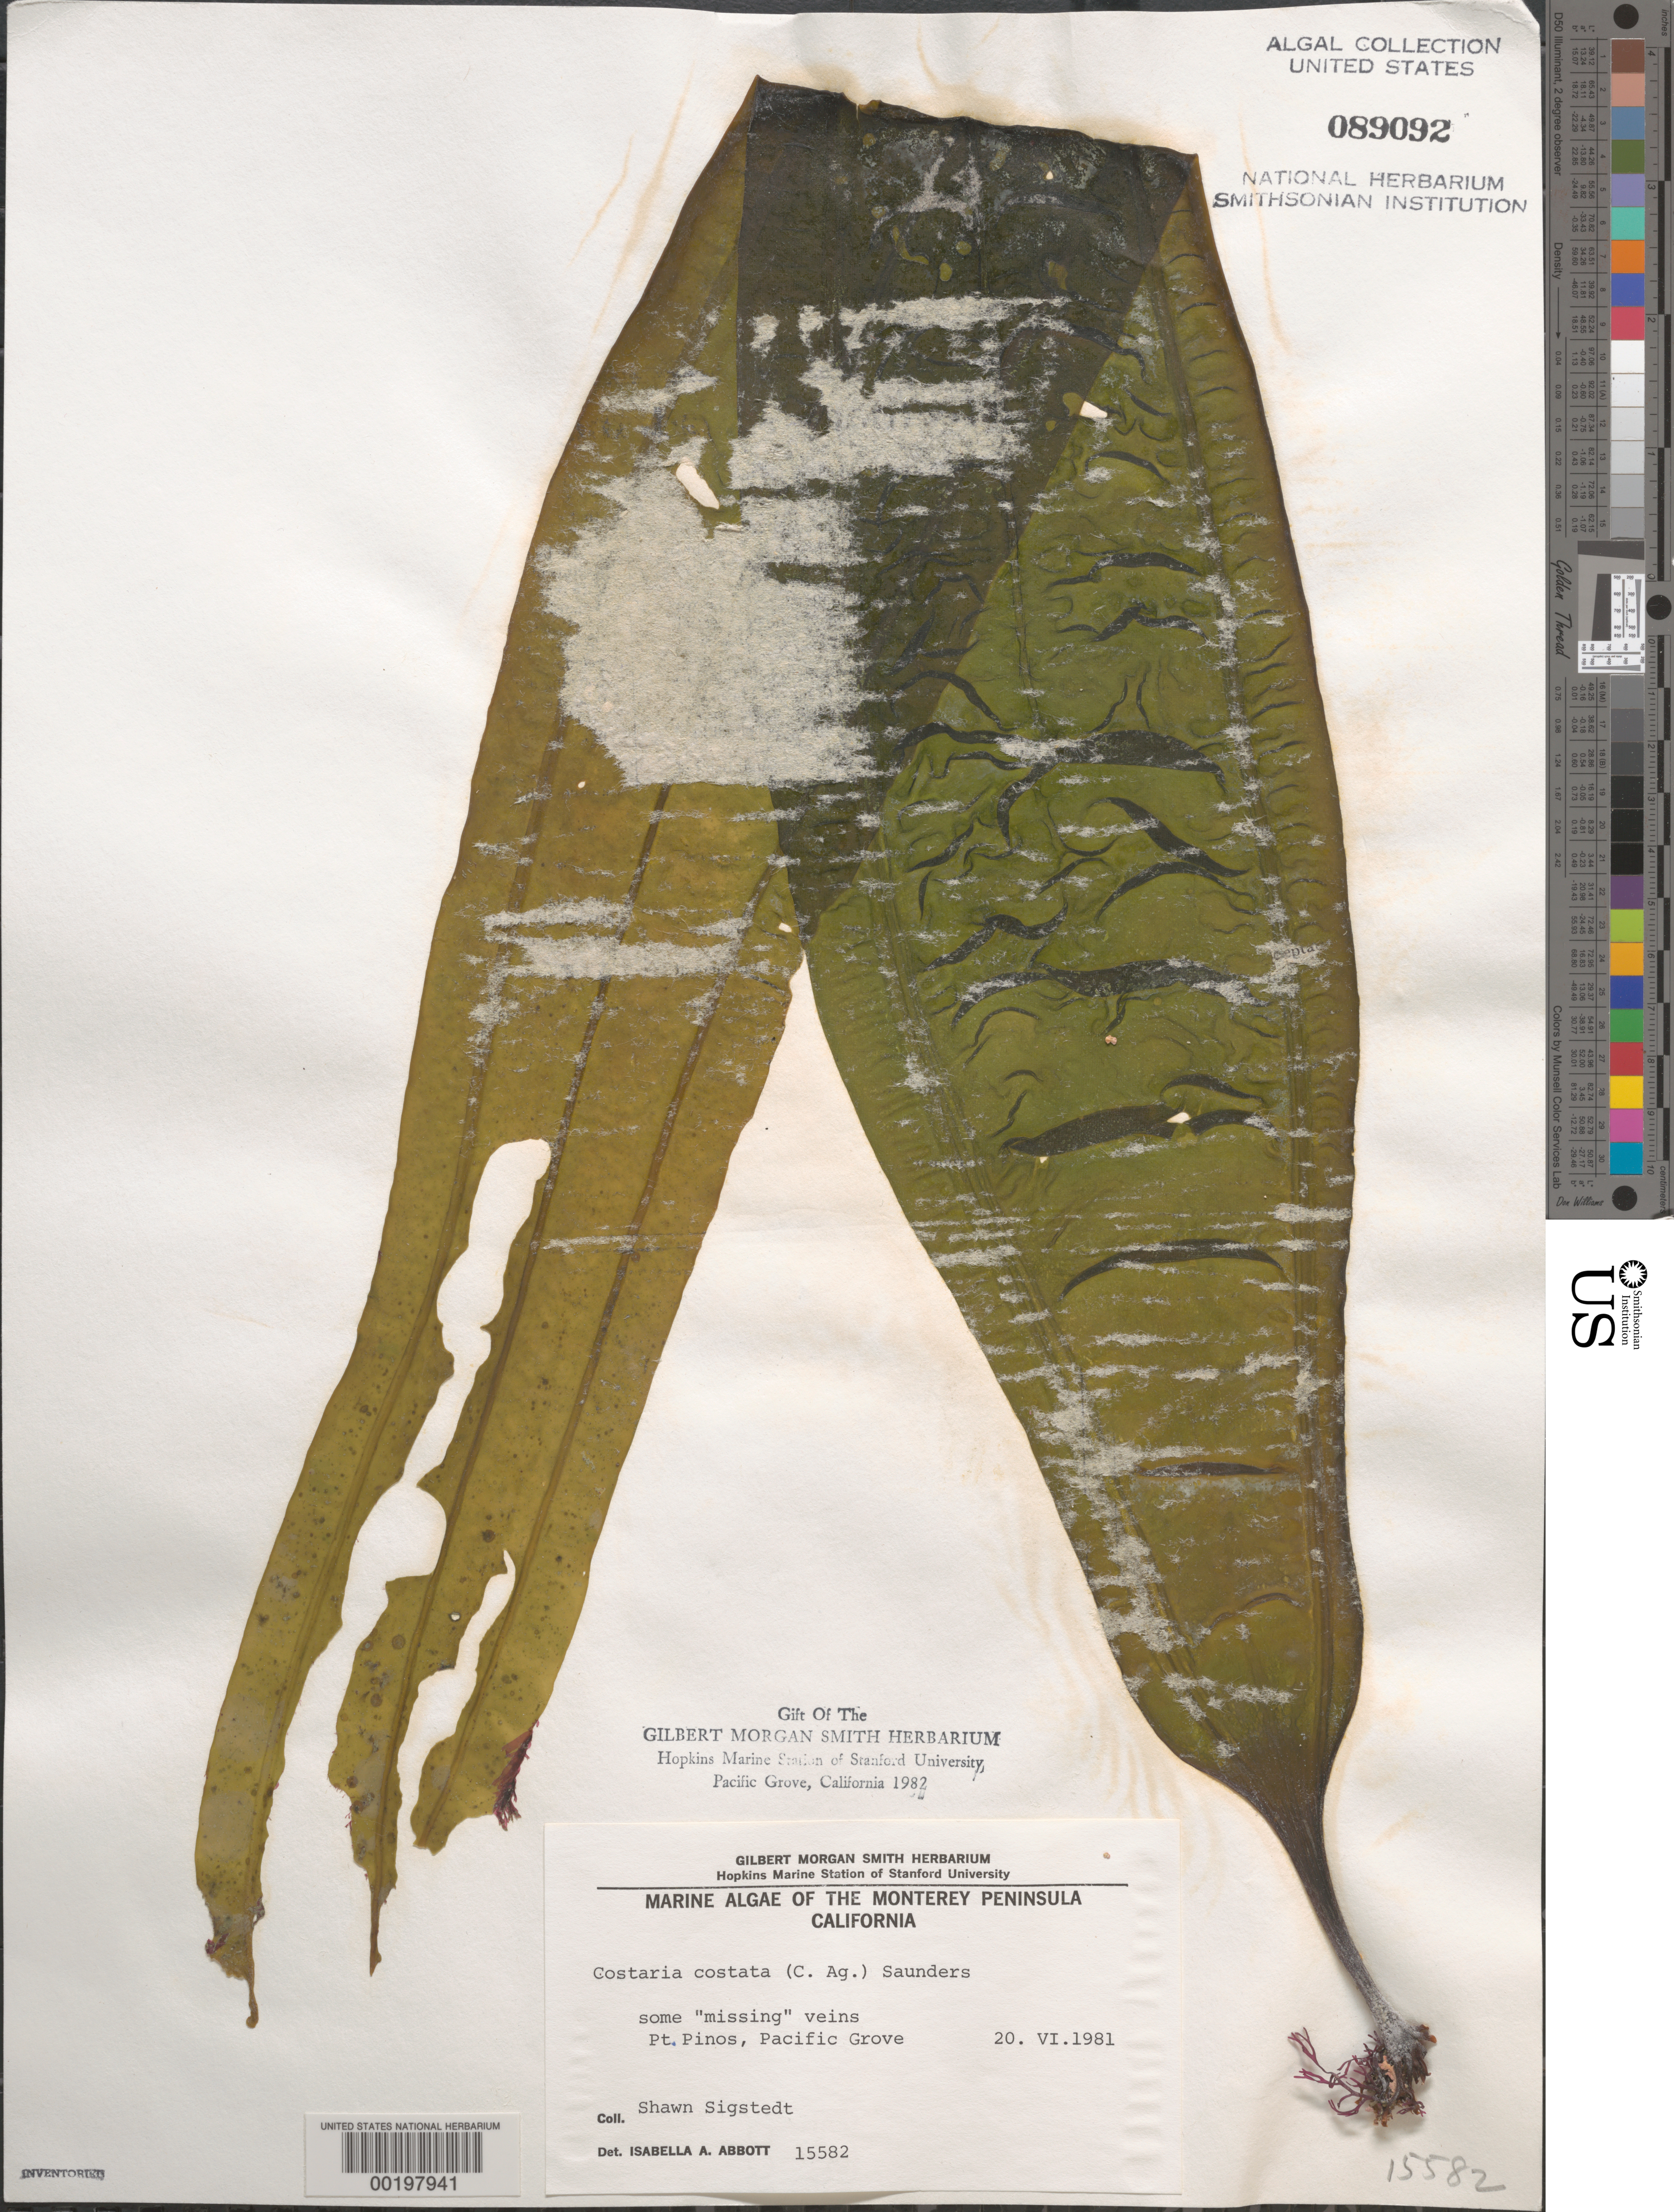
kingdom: Chromista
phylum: Ochrophyta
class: Phaeophyceae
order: Laminariales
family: Costariaceae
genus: Costaria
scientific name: Costaria costata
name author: (C. Agardh) D.A. Saunders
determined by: Abbott, Isabella A.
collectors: S. Sigstedt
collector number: IAA 15582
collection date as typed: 20 Jun 1981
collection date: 1981-06-20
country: United States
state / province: California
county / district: Monterey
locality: Point Pinos, Pacific Grove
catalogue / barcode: US 89092